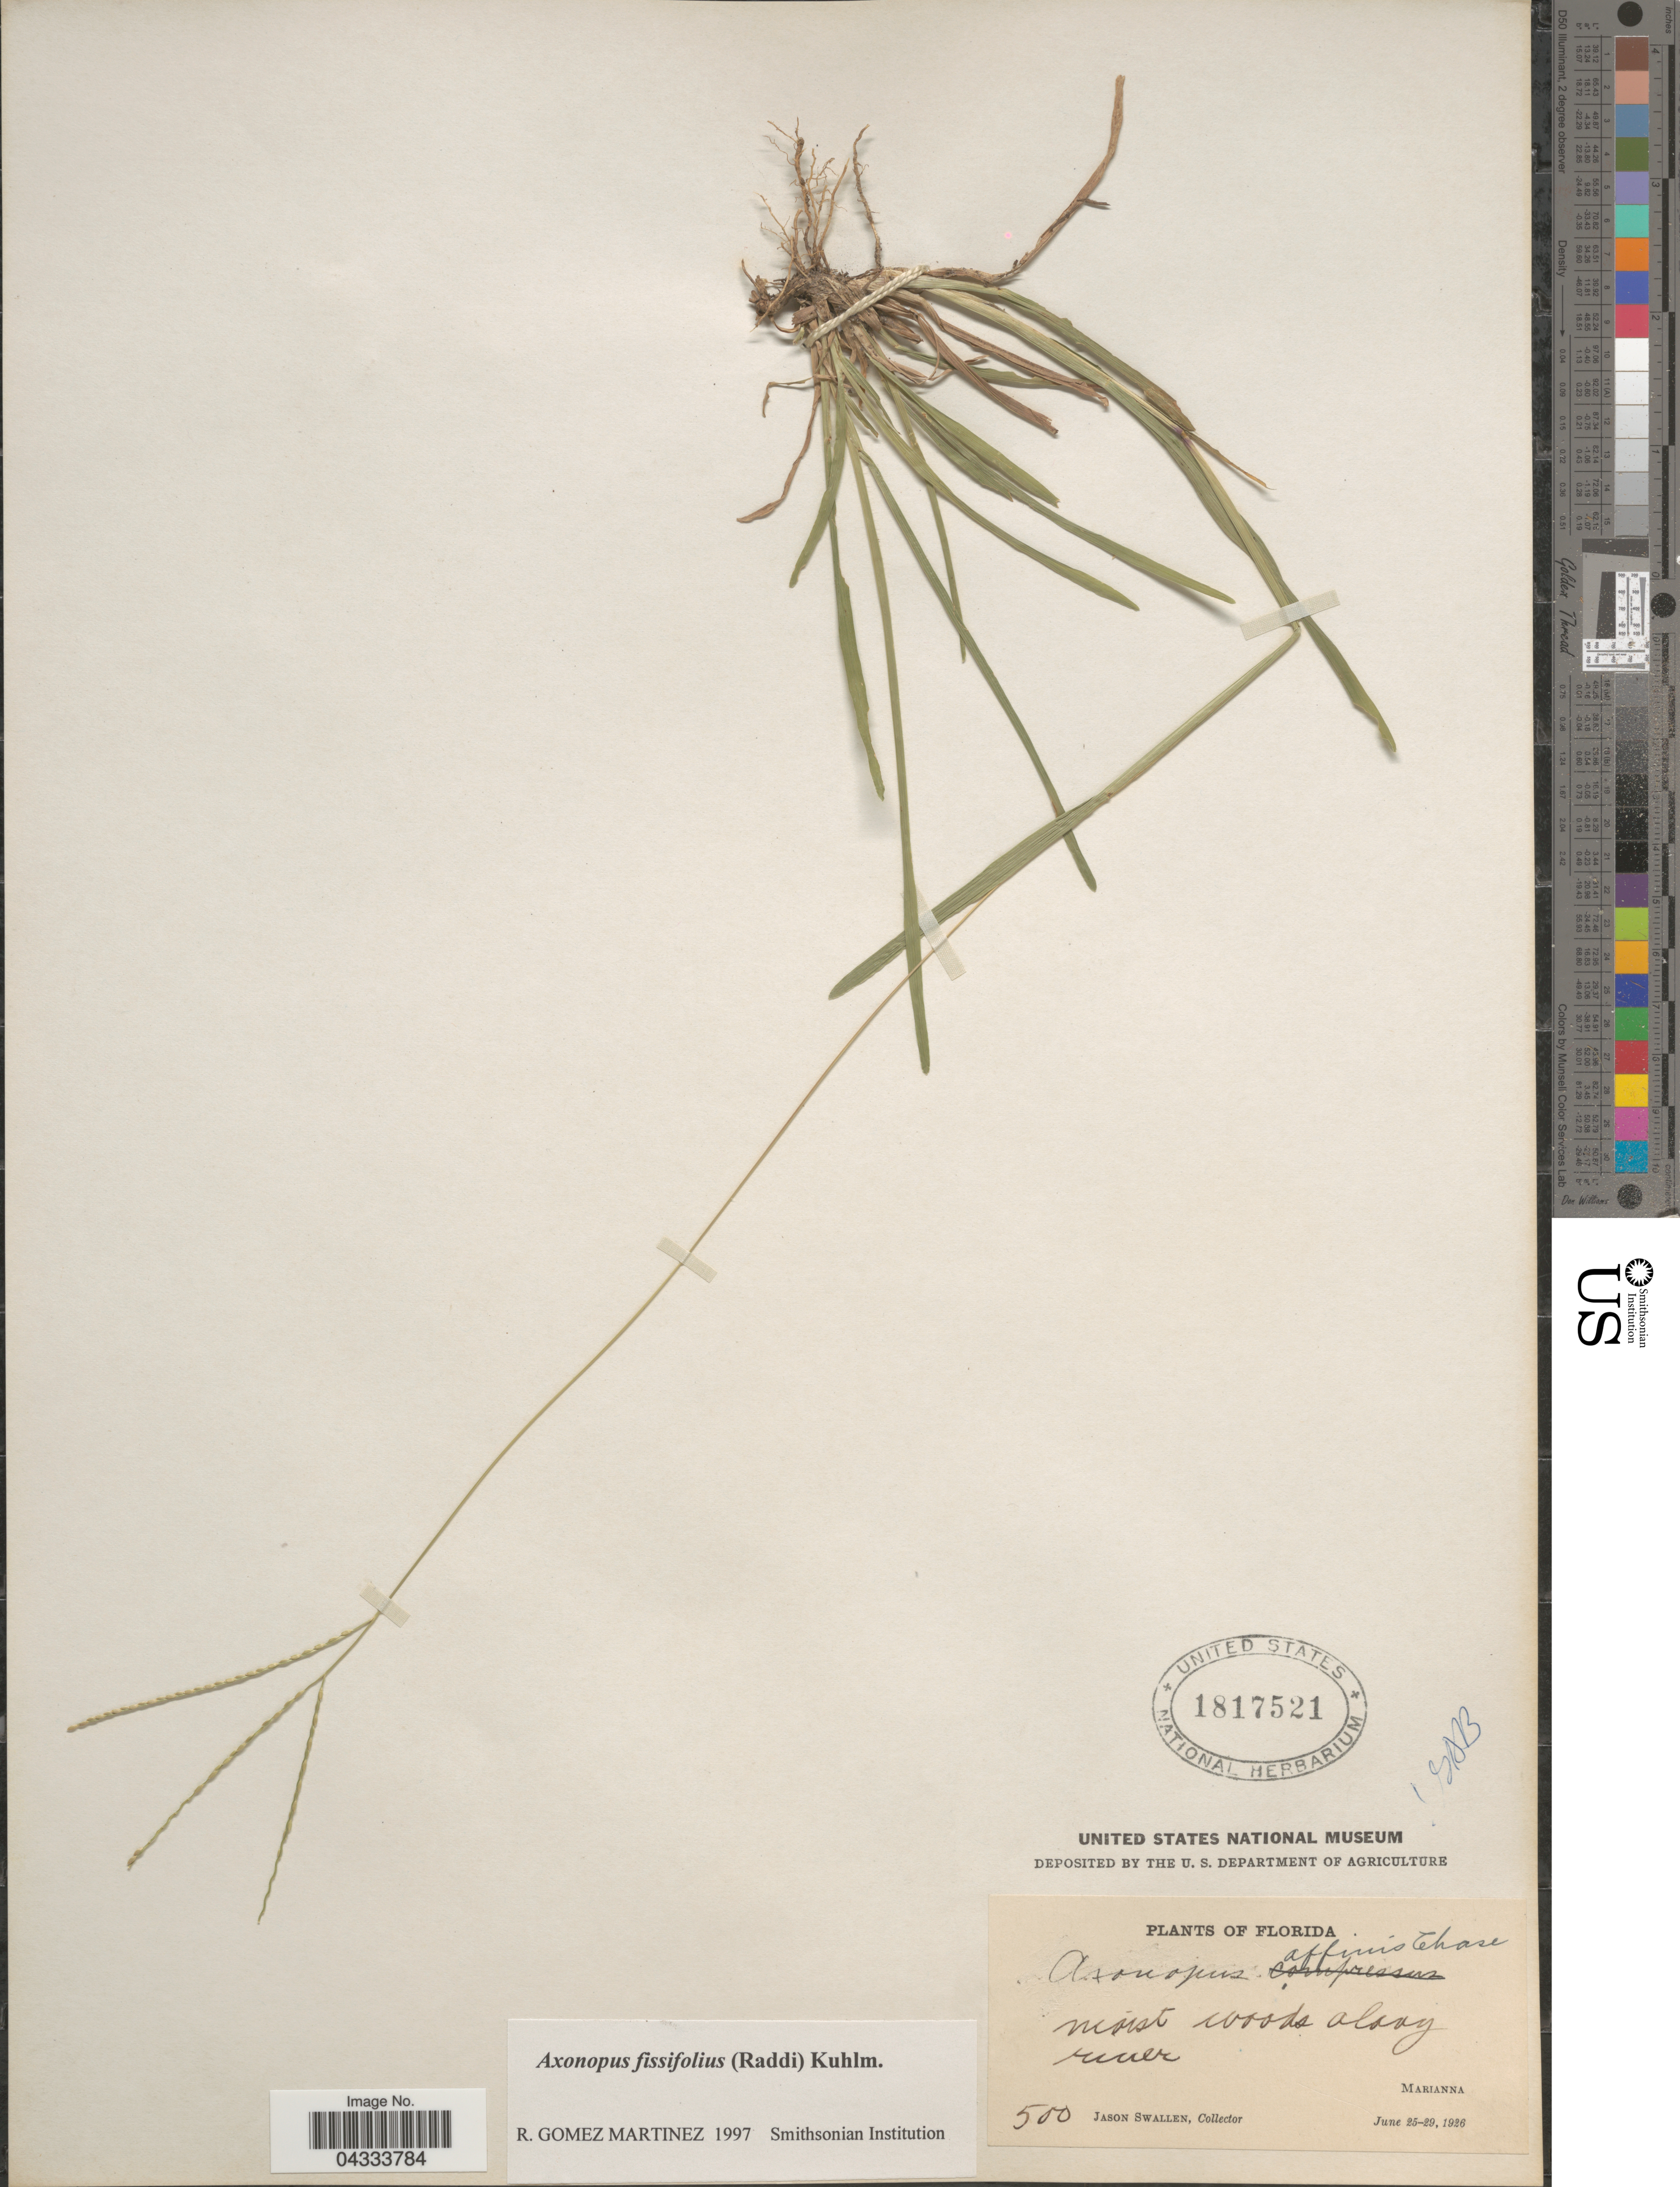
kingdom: Plantae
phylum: Tracheophyta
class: Liliopsida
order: Poales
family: Poaceae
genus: Axonopus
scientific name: Axonopus fissifolius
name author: (Raddi) Kuhlm.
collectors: J. R. Swallen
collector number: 500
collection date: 1926-06-25/1926-06-29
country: United States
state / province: Florida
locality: Along river. Marianna.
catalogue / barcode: US 1817521